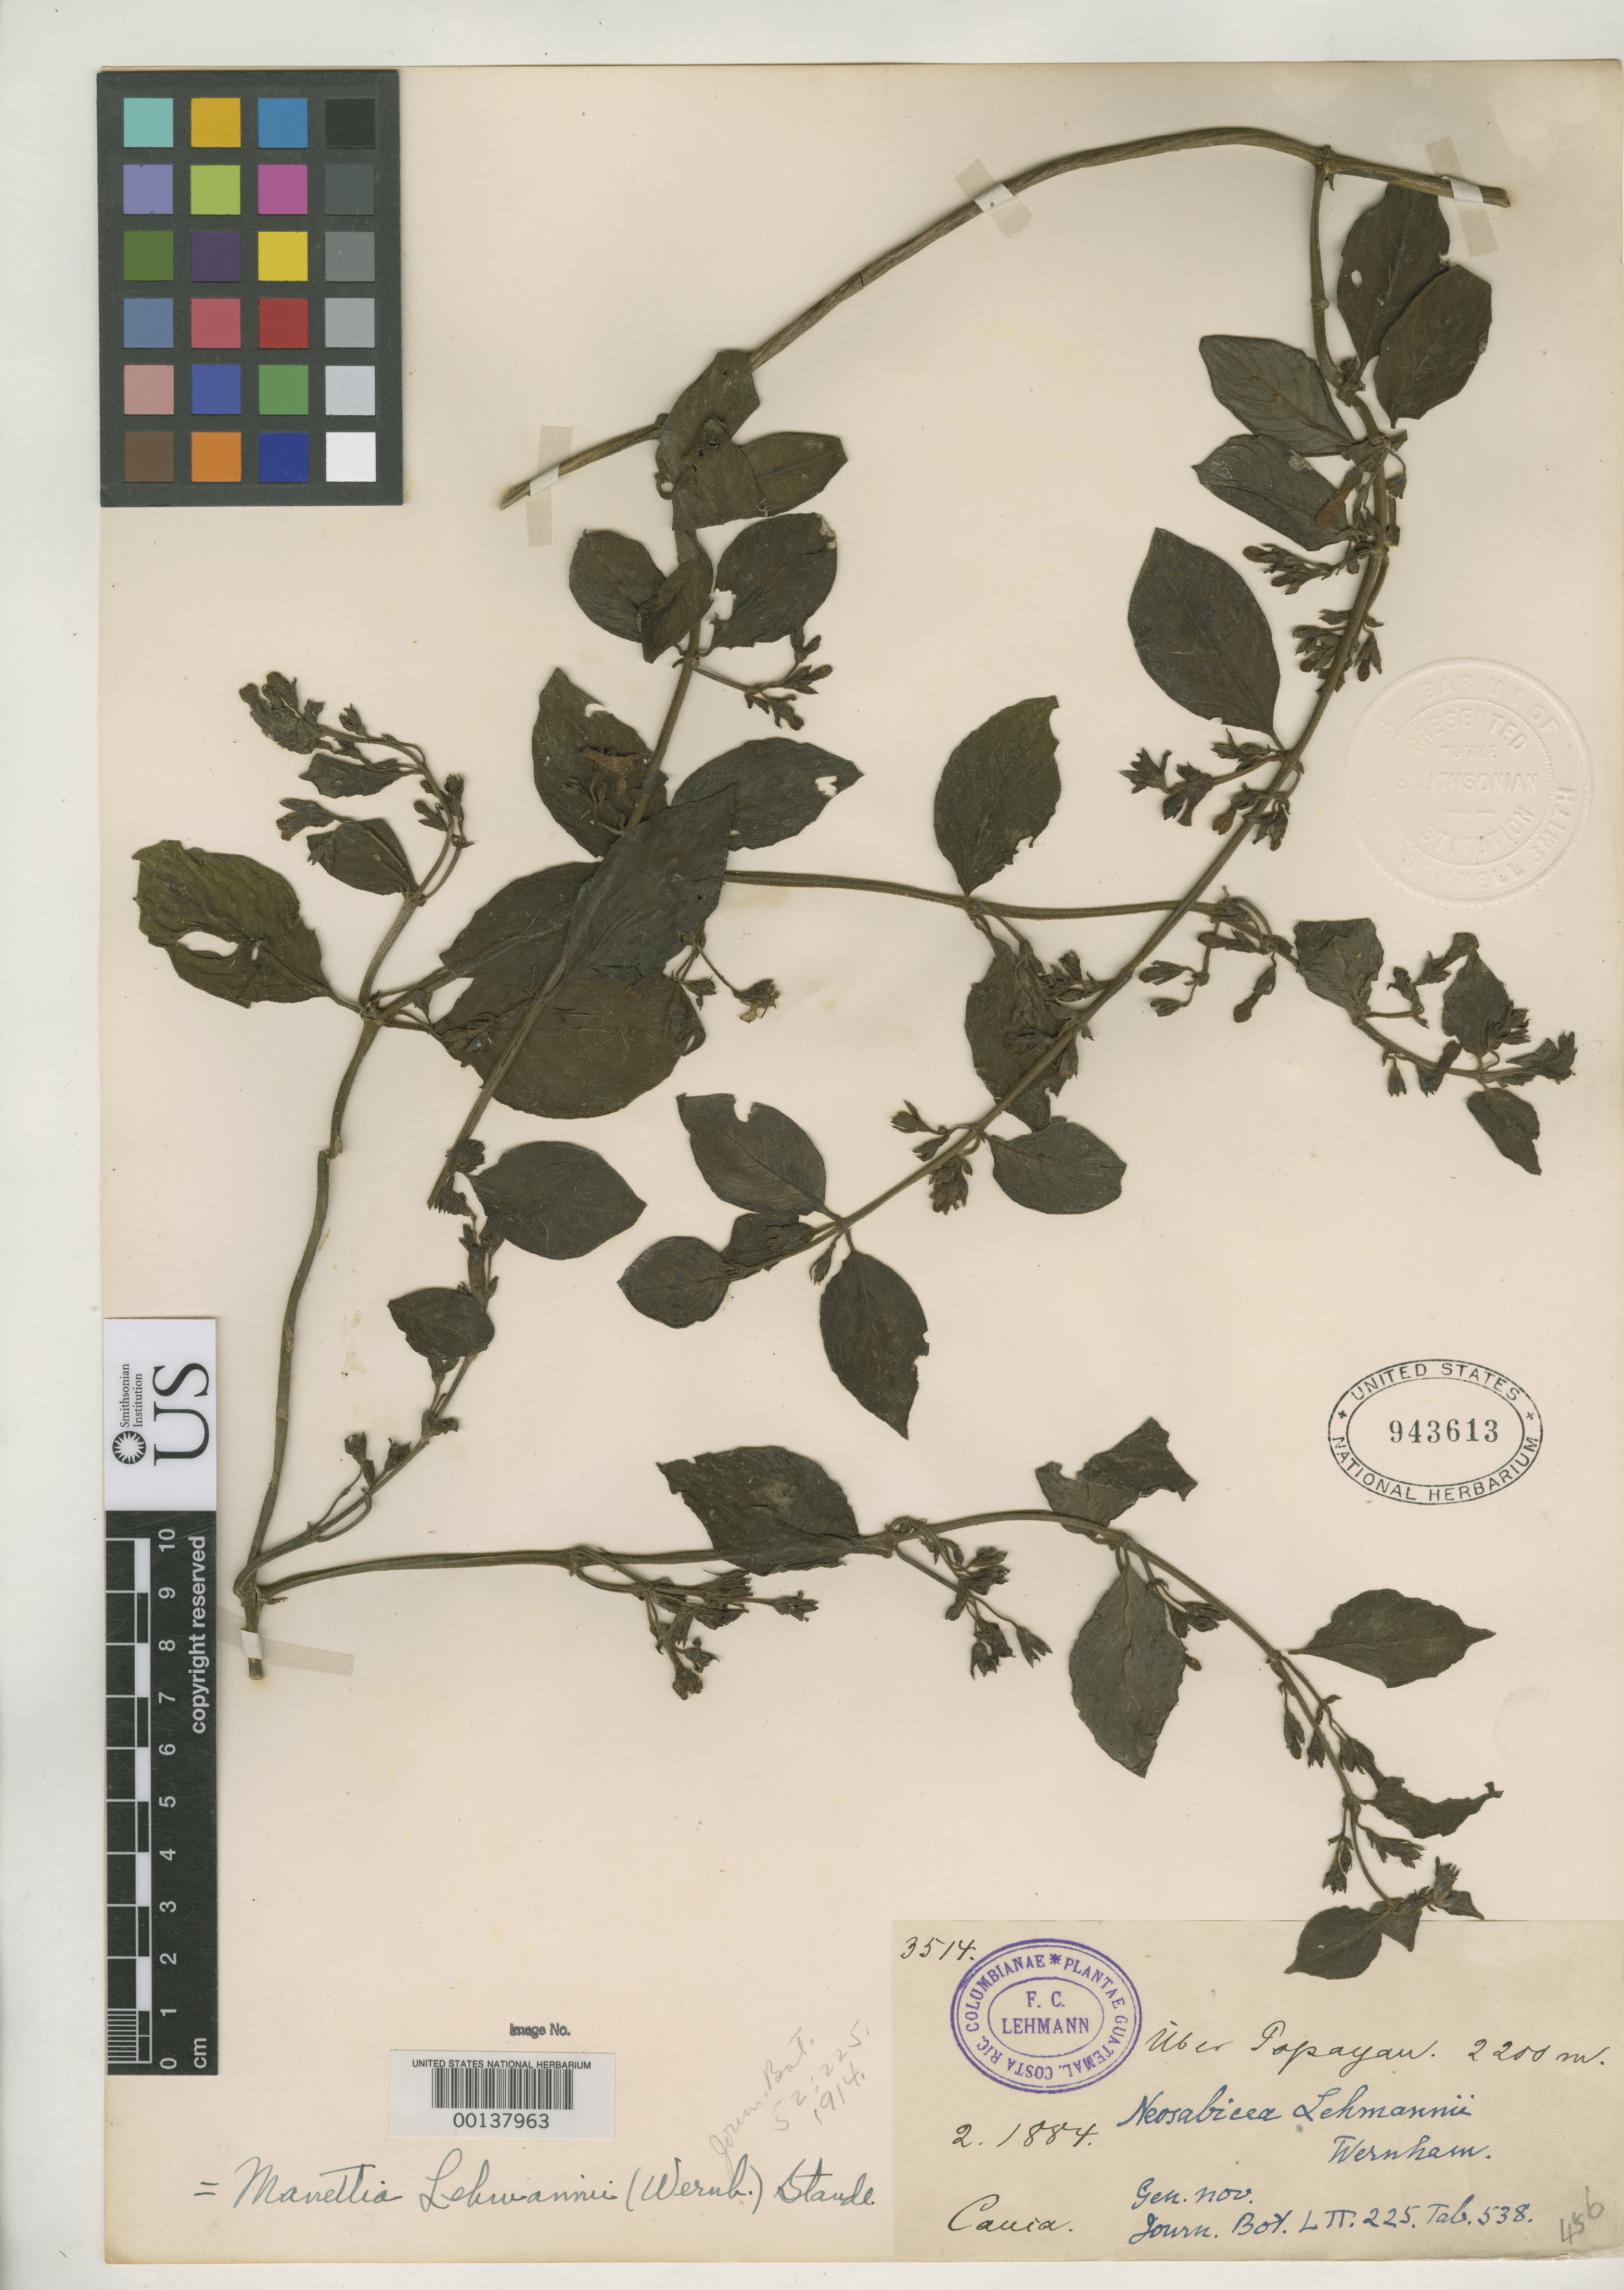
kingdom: Plantae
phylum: Tracheophyta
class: Magnoliopsida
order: Gentianales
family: Rubiaceae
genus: Neosabicea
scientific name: Neosabicea lehmannii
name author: Wernham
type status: Isotype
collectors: F. C. Lehmann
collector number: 3514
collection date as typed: Feb 1884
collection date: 1884-02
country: Colombia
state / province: Cauca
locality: Popayan.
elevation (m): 2179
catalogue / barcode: US 943613